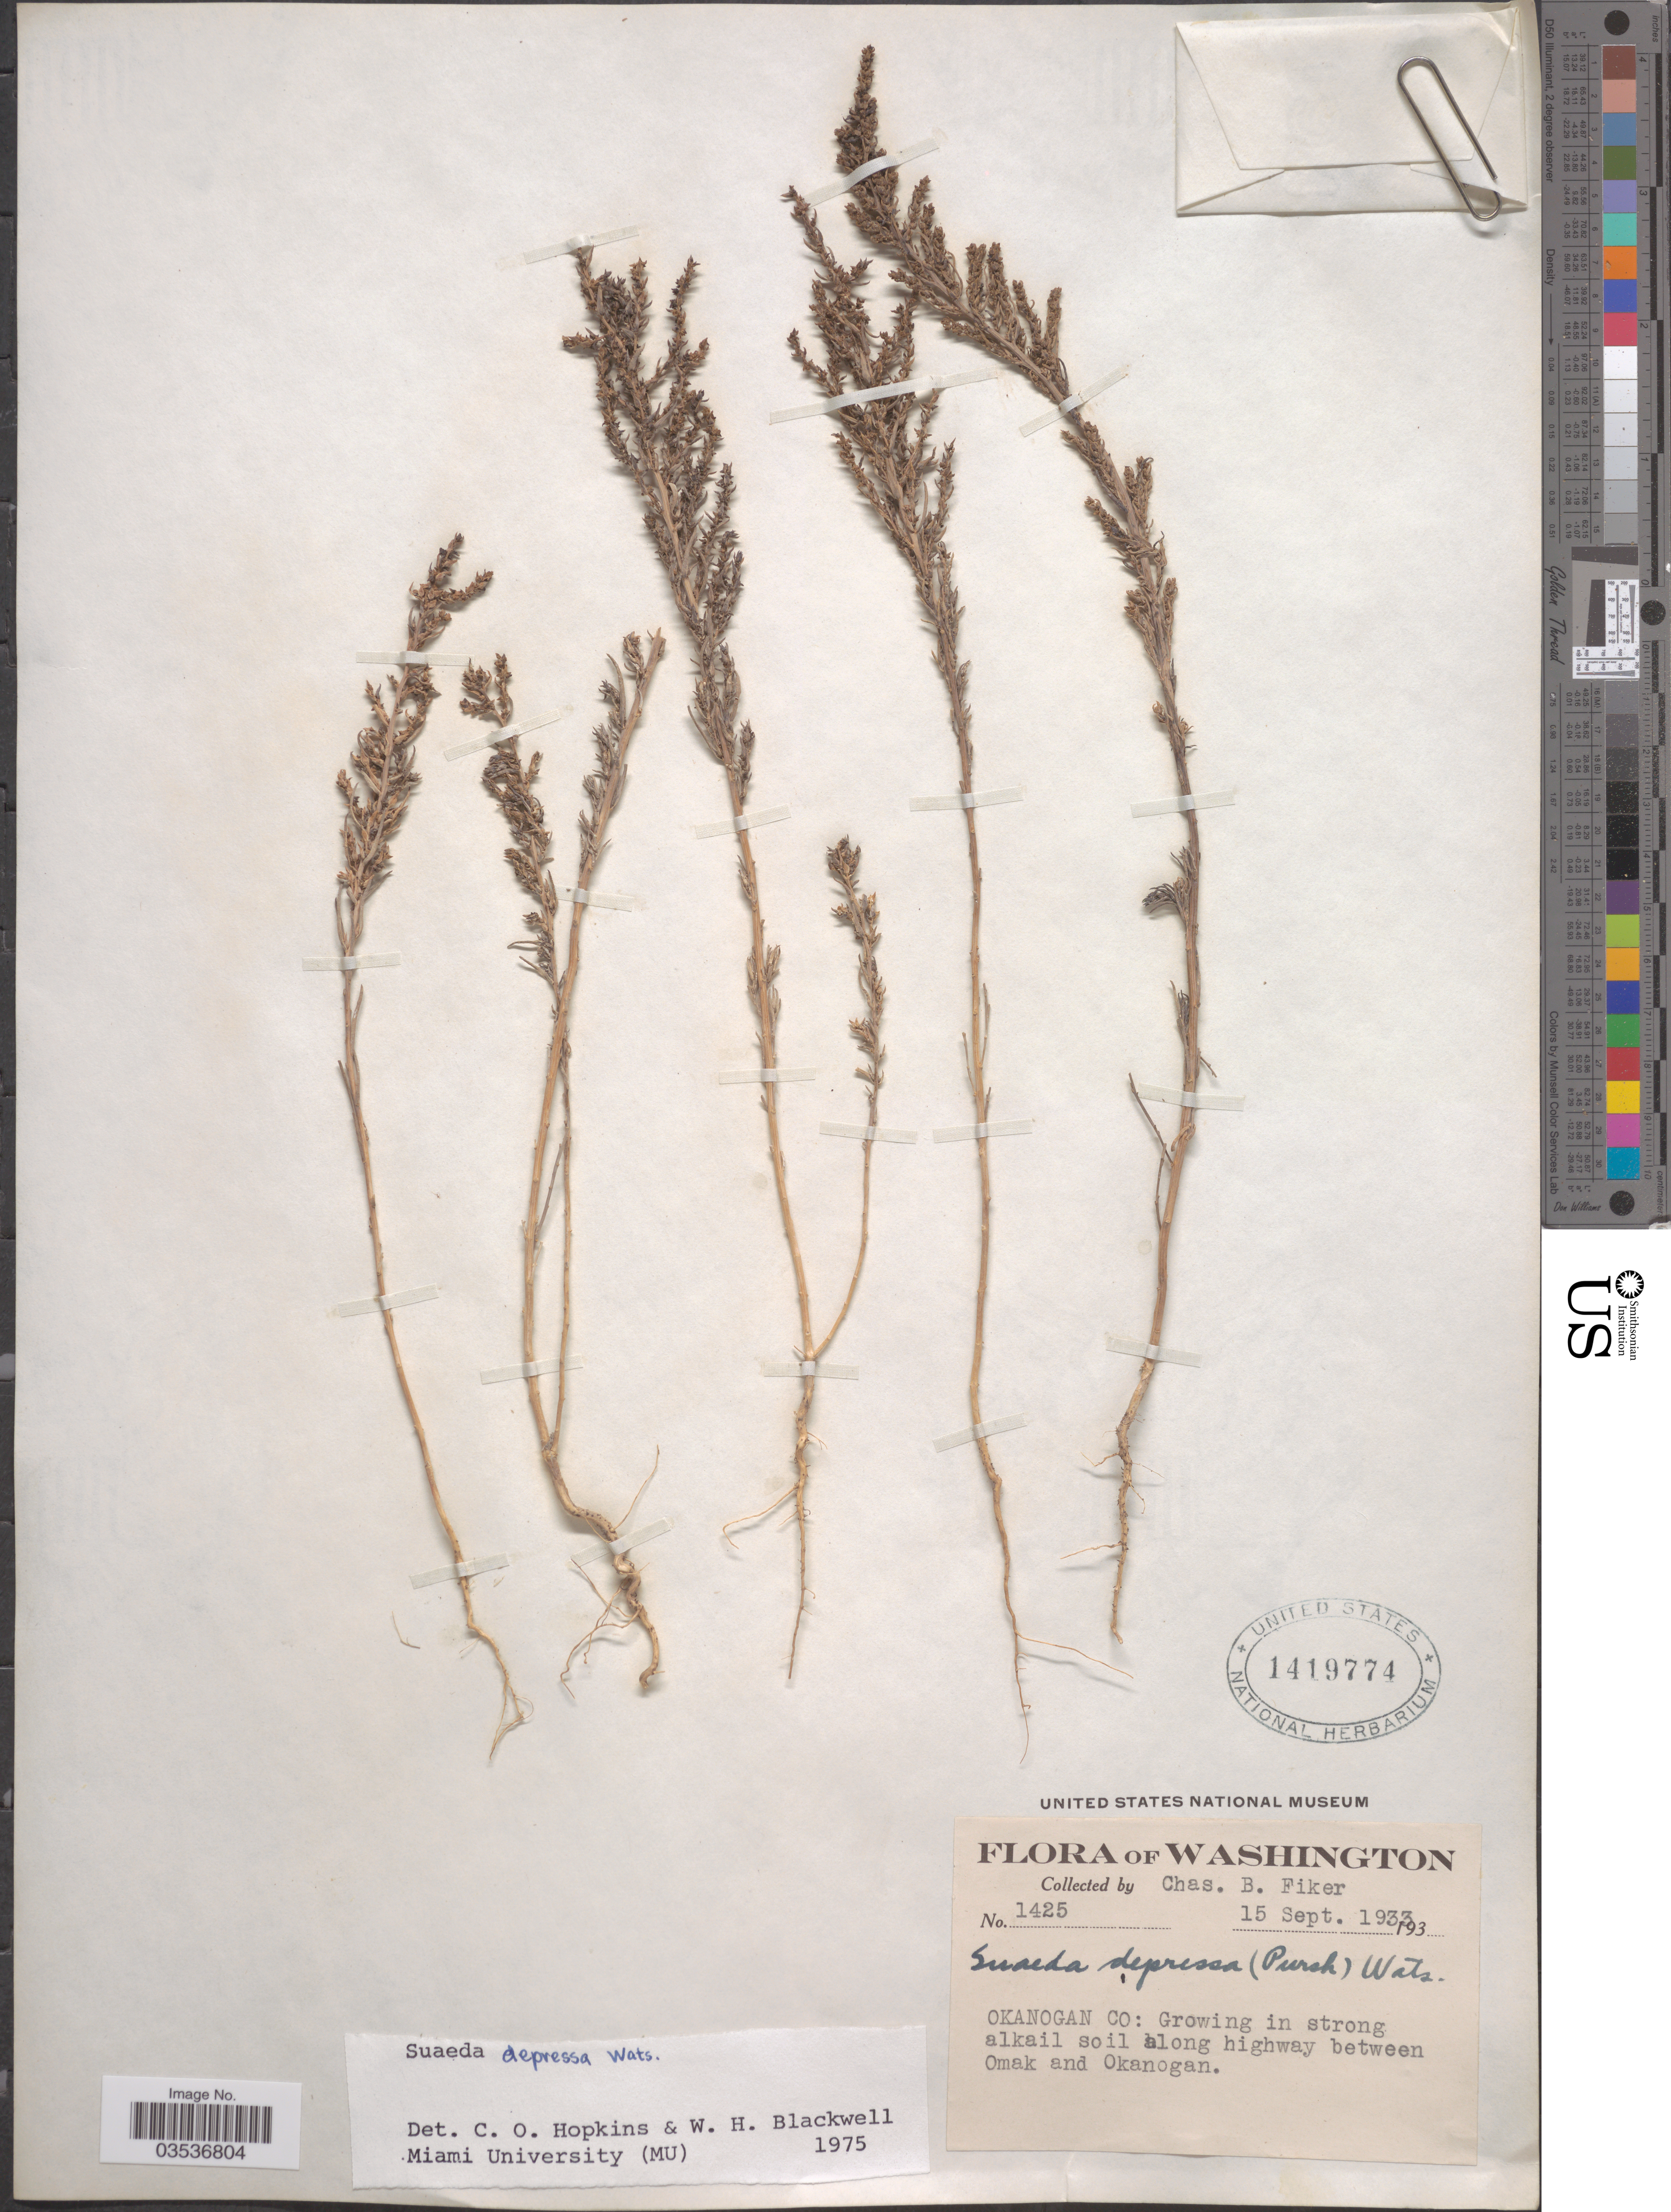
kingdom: Plantae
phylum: Tracheophyta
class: Magnoliopsida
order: Caryophyllales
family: Amaranthaceae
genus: Suaeda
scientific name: Suaeda depressa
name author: (Pursh) S. Watson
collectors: C. Fiker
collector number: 1425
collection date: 1933-09-15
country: United States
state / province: Washington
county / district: Okanogan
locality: Okanogan Co: Growing in strong alkail soil along highway between Omak and Okanogan.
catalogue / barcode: US 1419774